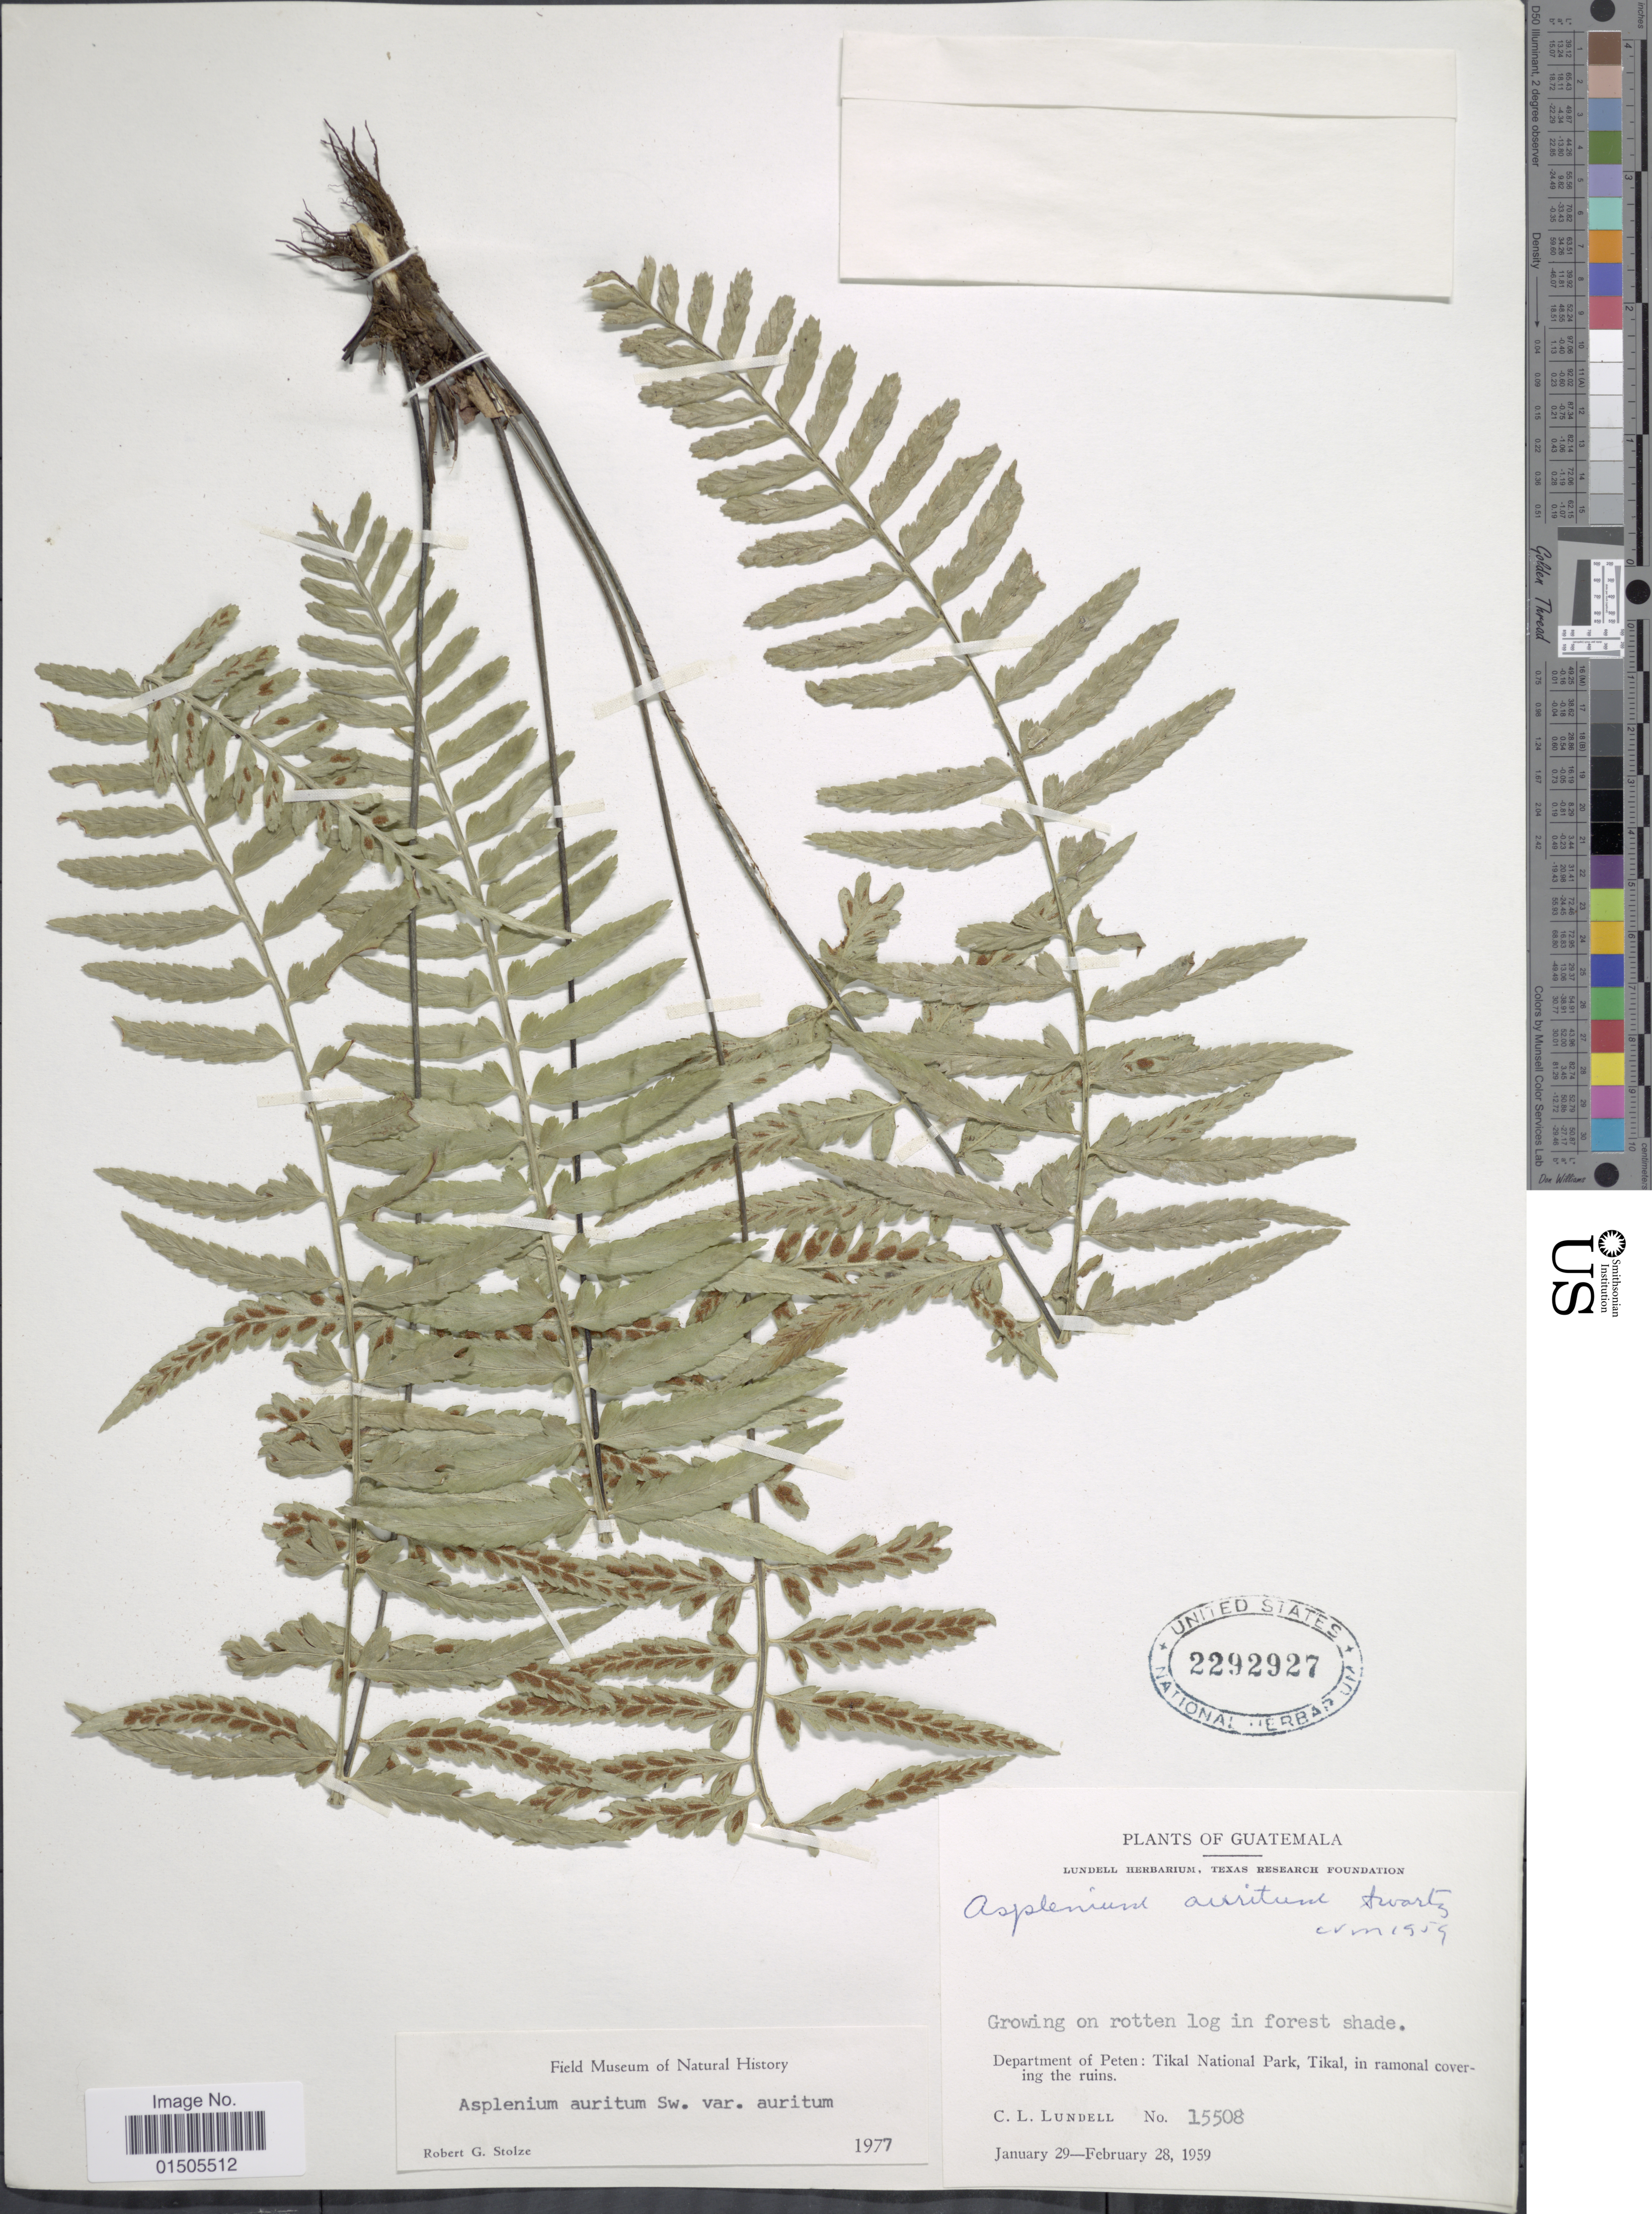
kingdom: Plantae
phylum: Tracheophyta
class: Polypodiopsida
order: Polypodiales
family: Aspleniaceae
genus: Asplenium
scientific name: Asplenium auritum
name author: Sw.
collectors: C. L. Lundell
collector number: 15508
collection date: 1959-01-29/1959-02-28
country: Guatemala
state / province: El Petén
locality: Department of Peten: Tikal National Park, Tikal, in ramonal covering the ruins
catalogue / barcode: US 2292927